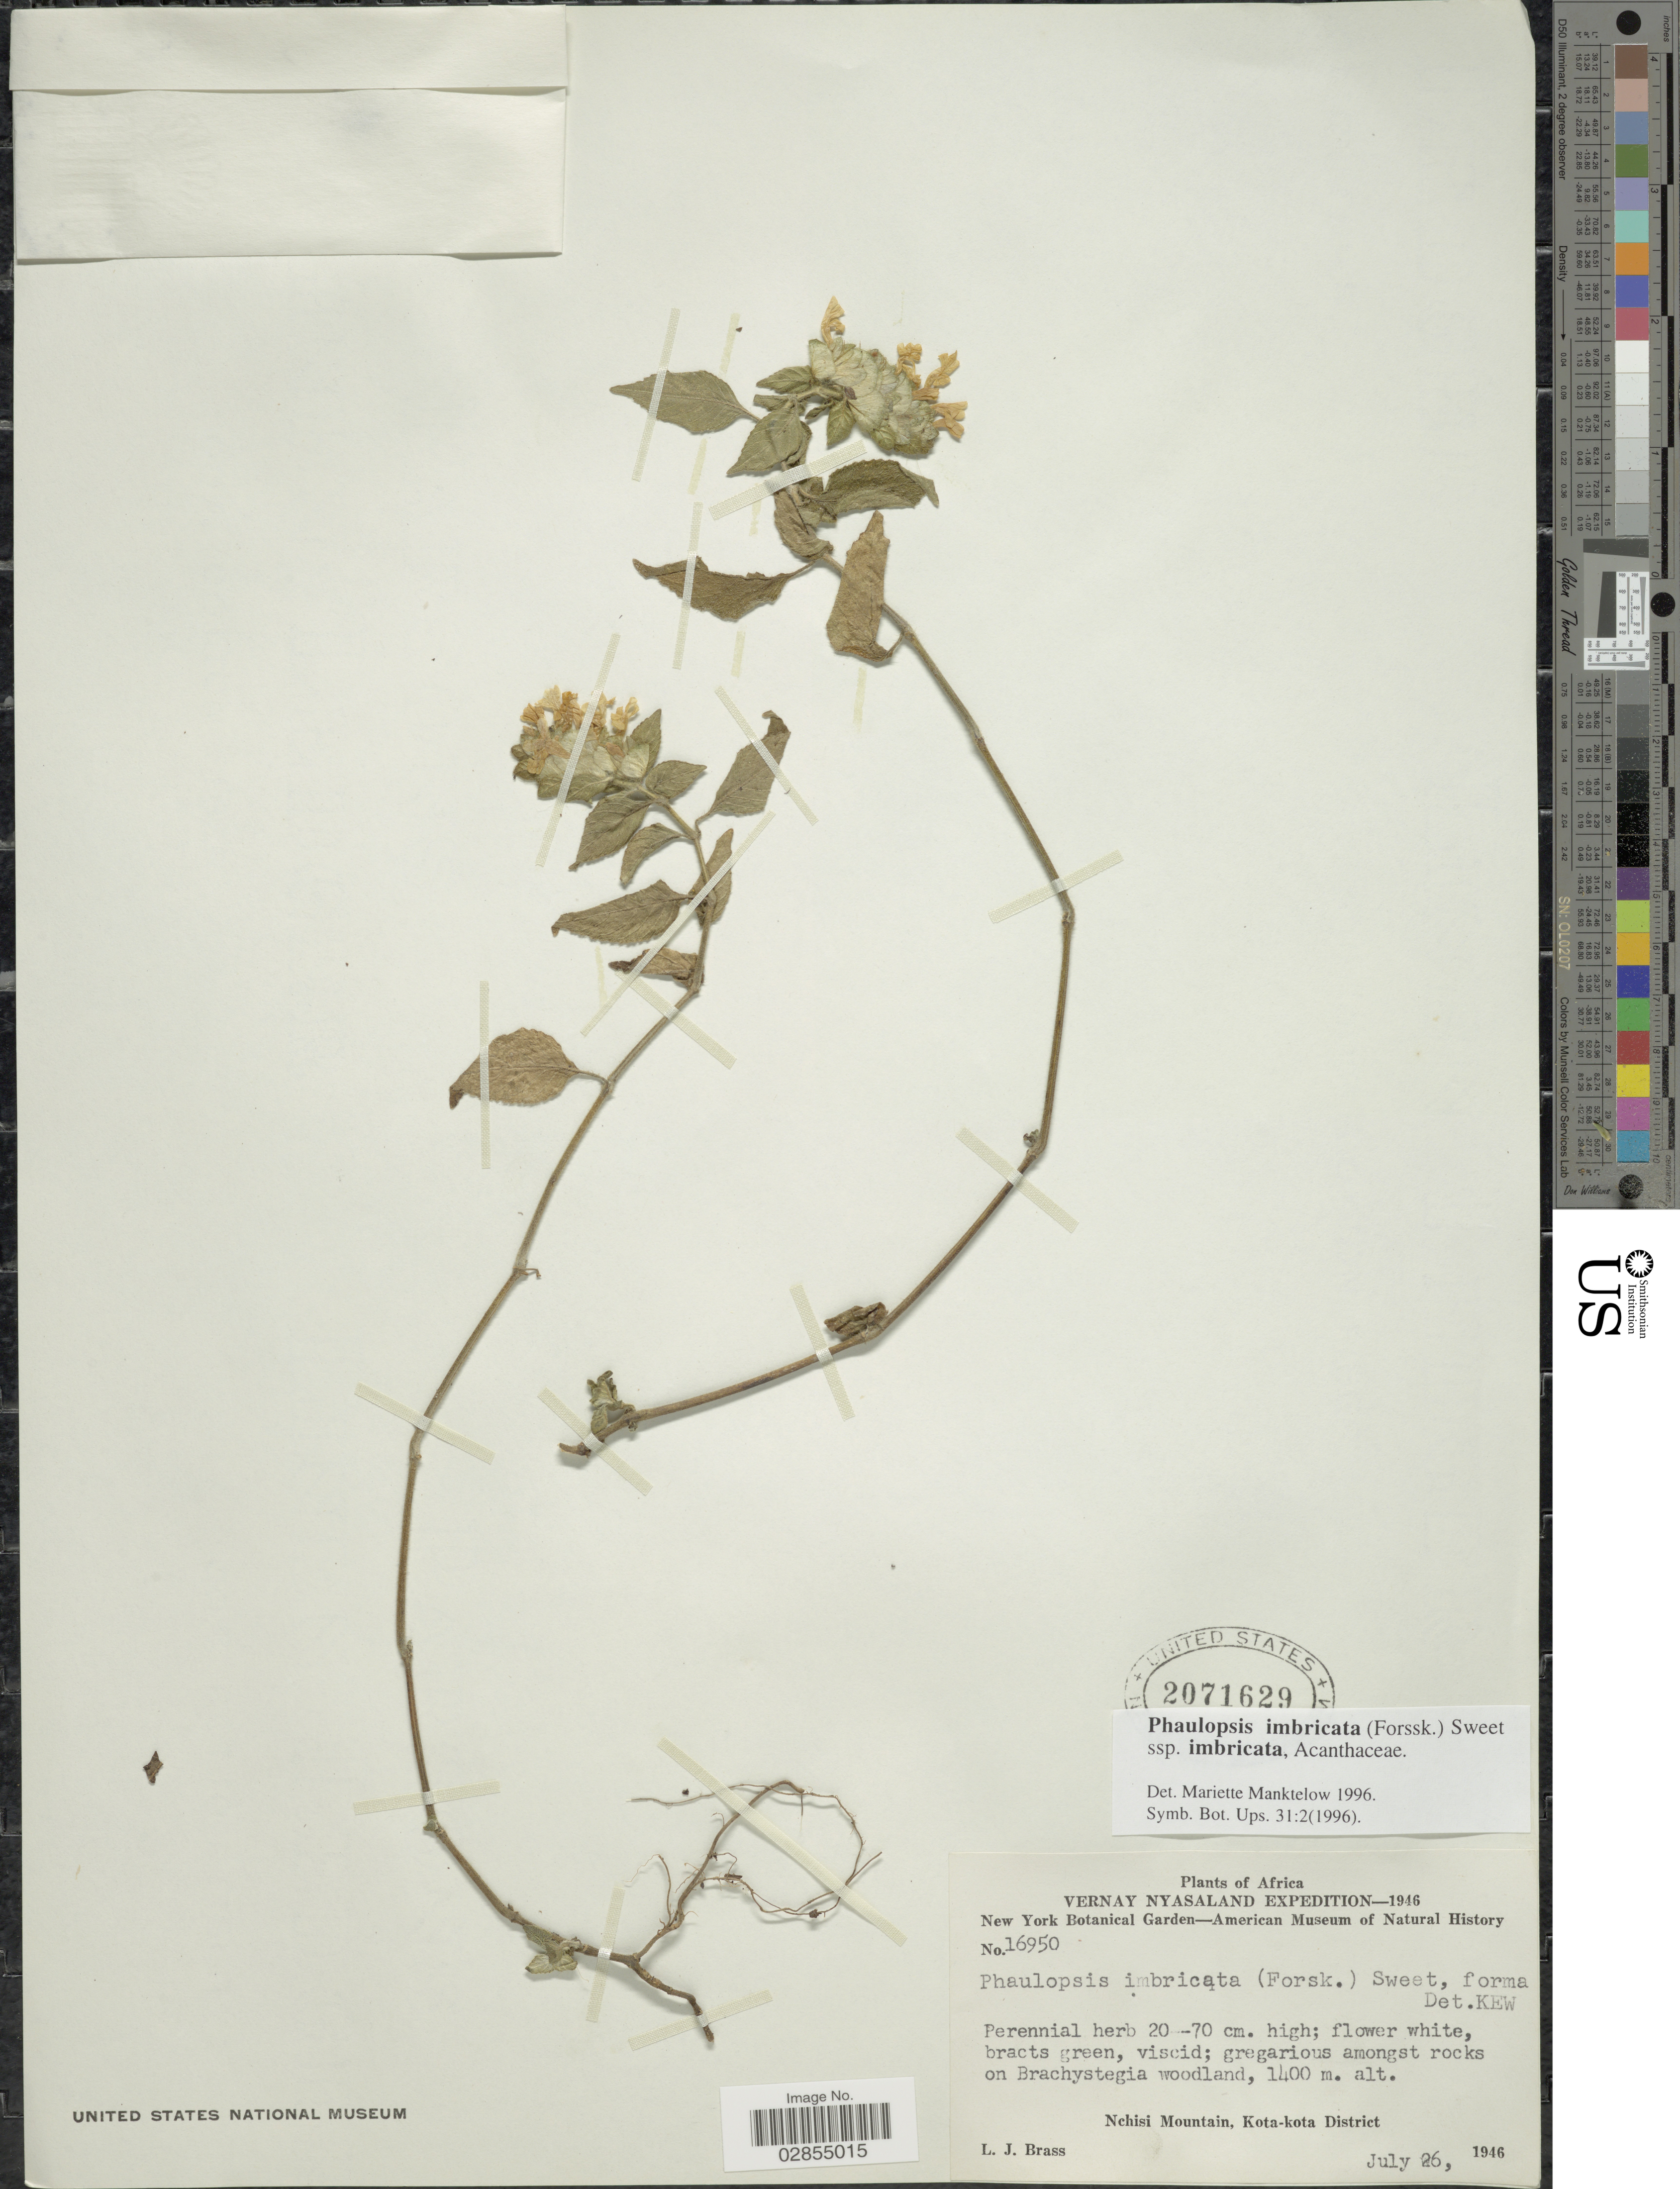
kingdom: Plantae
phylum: Tracheophyta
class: Magnoliopsida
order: Lamiales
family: Acanthaceae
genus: Phaulopsis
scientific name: Phaulopsis imbricata subsp. imbricata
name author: (Forssk.) Sweet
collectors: L. J. Brass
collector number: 16950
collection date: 1946-07-26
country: Malawi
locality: Vernay Nyasaland, Nchisi Mountain, Kota-kota District.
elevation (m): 1400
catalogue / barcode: US 2071629